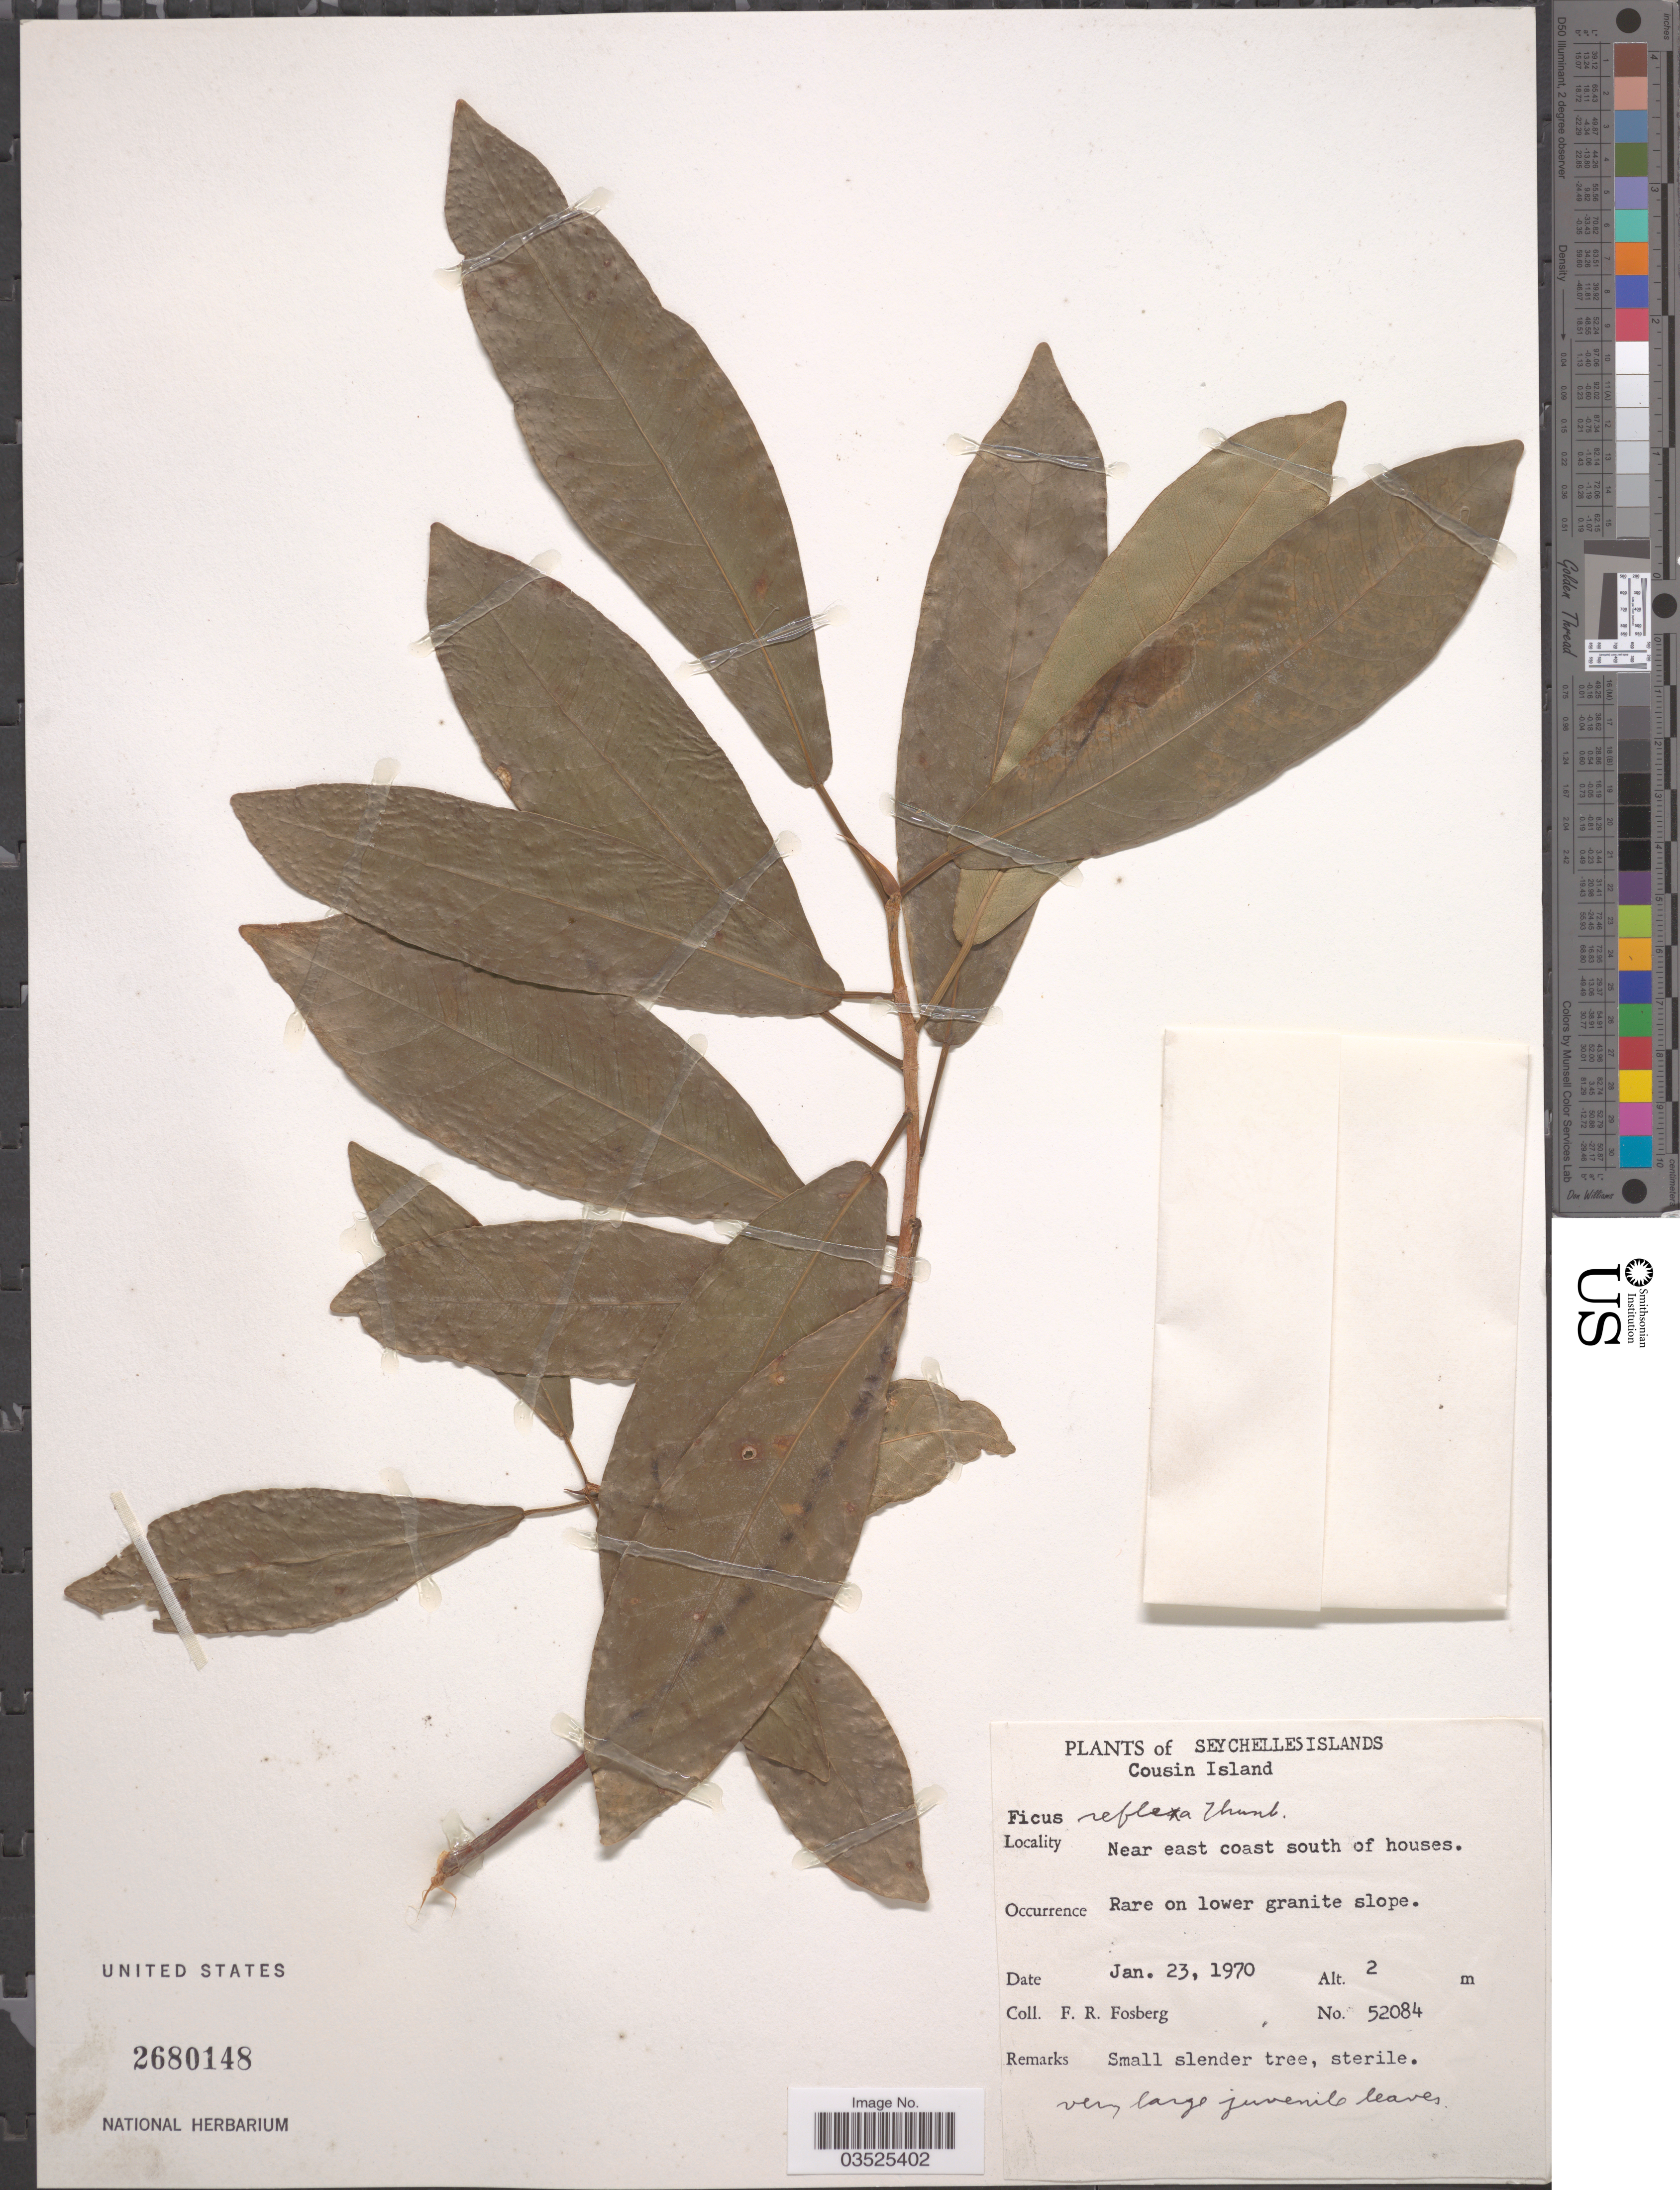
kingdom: Plantae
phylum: Tracheophyta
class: Magnoliopsida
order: Rosales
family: Moraceae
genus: Ficus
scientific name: Ficus reflexa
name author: Thunb.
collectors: F. R. Fosberg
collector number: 52084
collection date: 1970-01-23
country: Seychelles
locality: Seychelles Islands, Cousin Island. Near east coast south of houses.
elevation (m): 2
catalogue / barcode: US 2680148